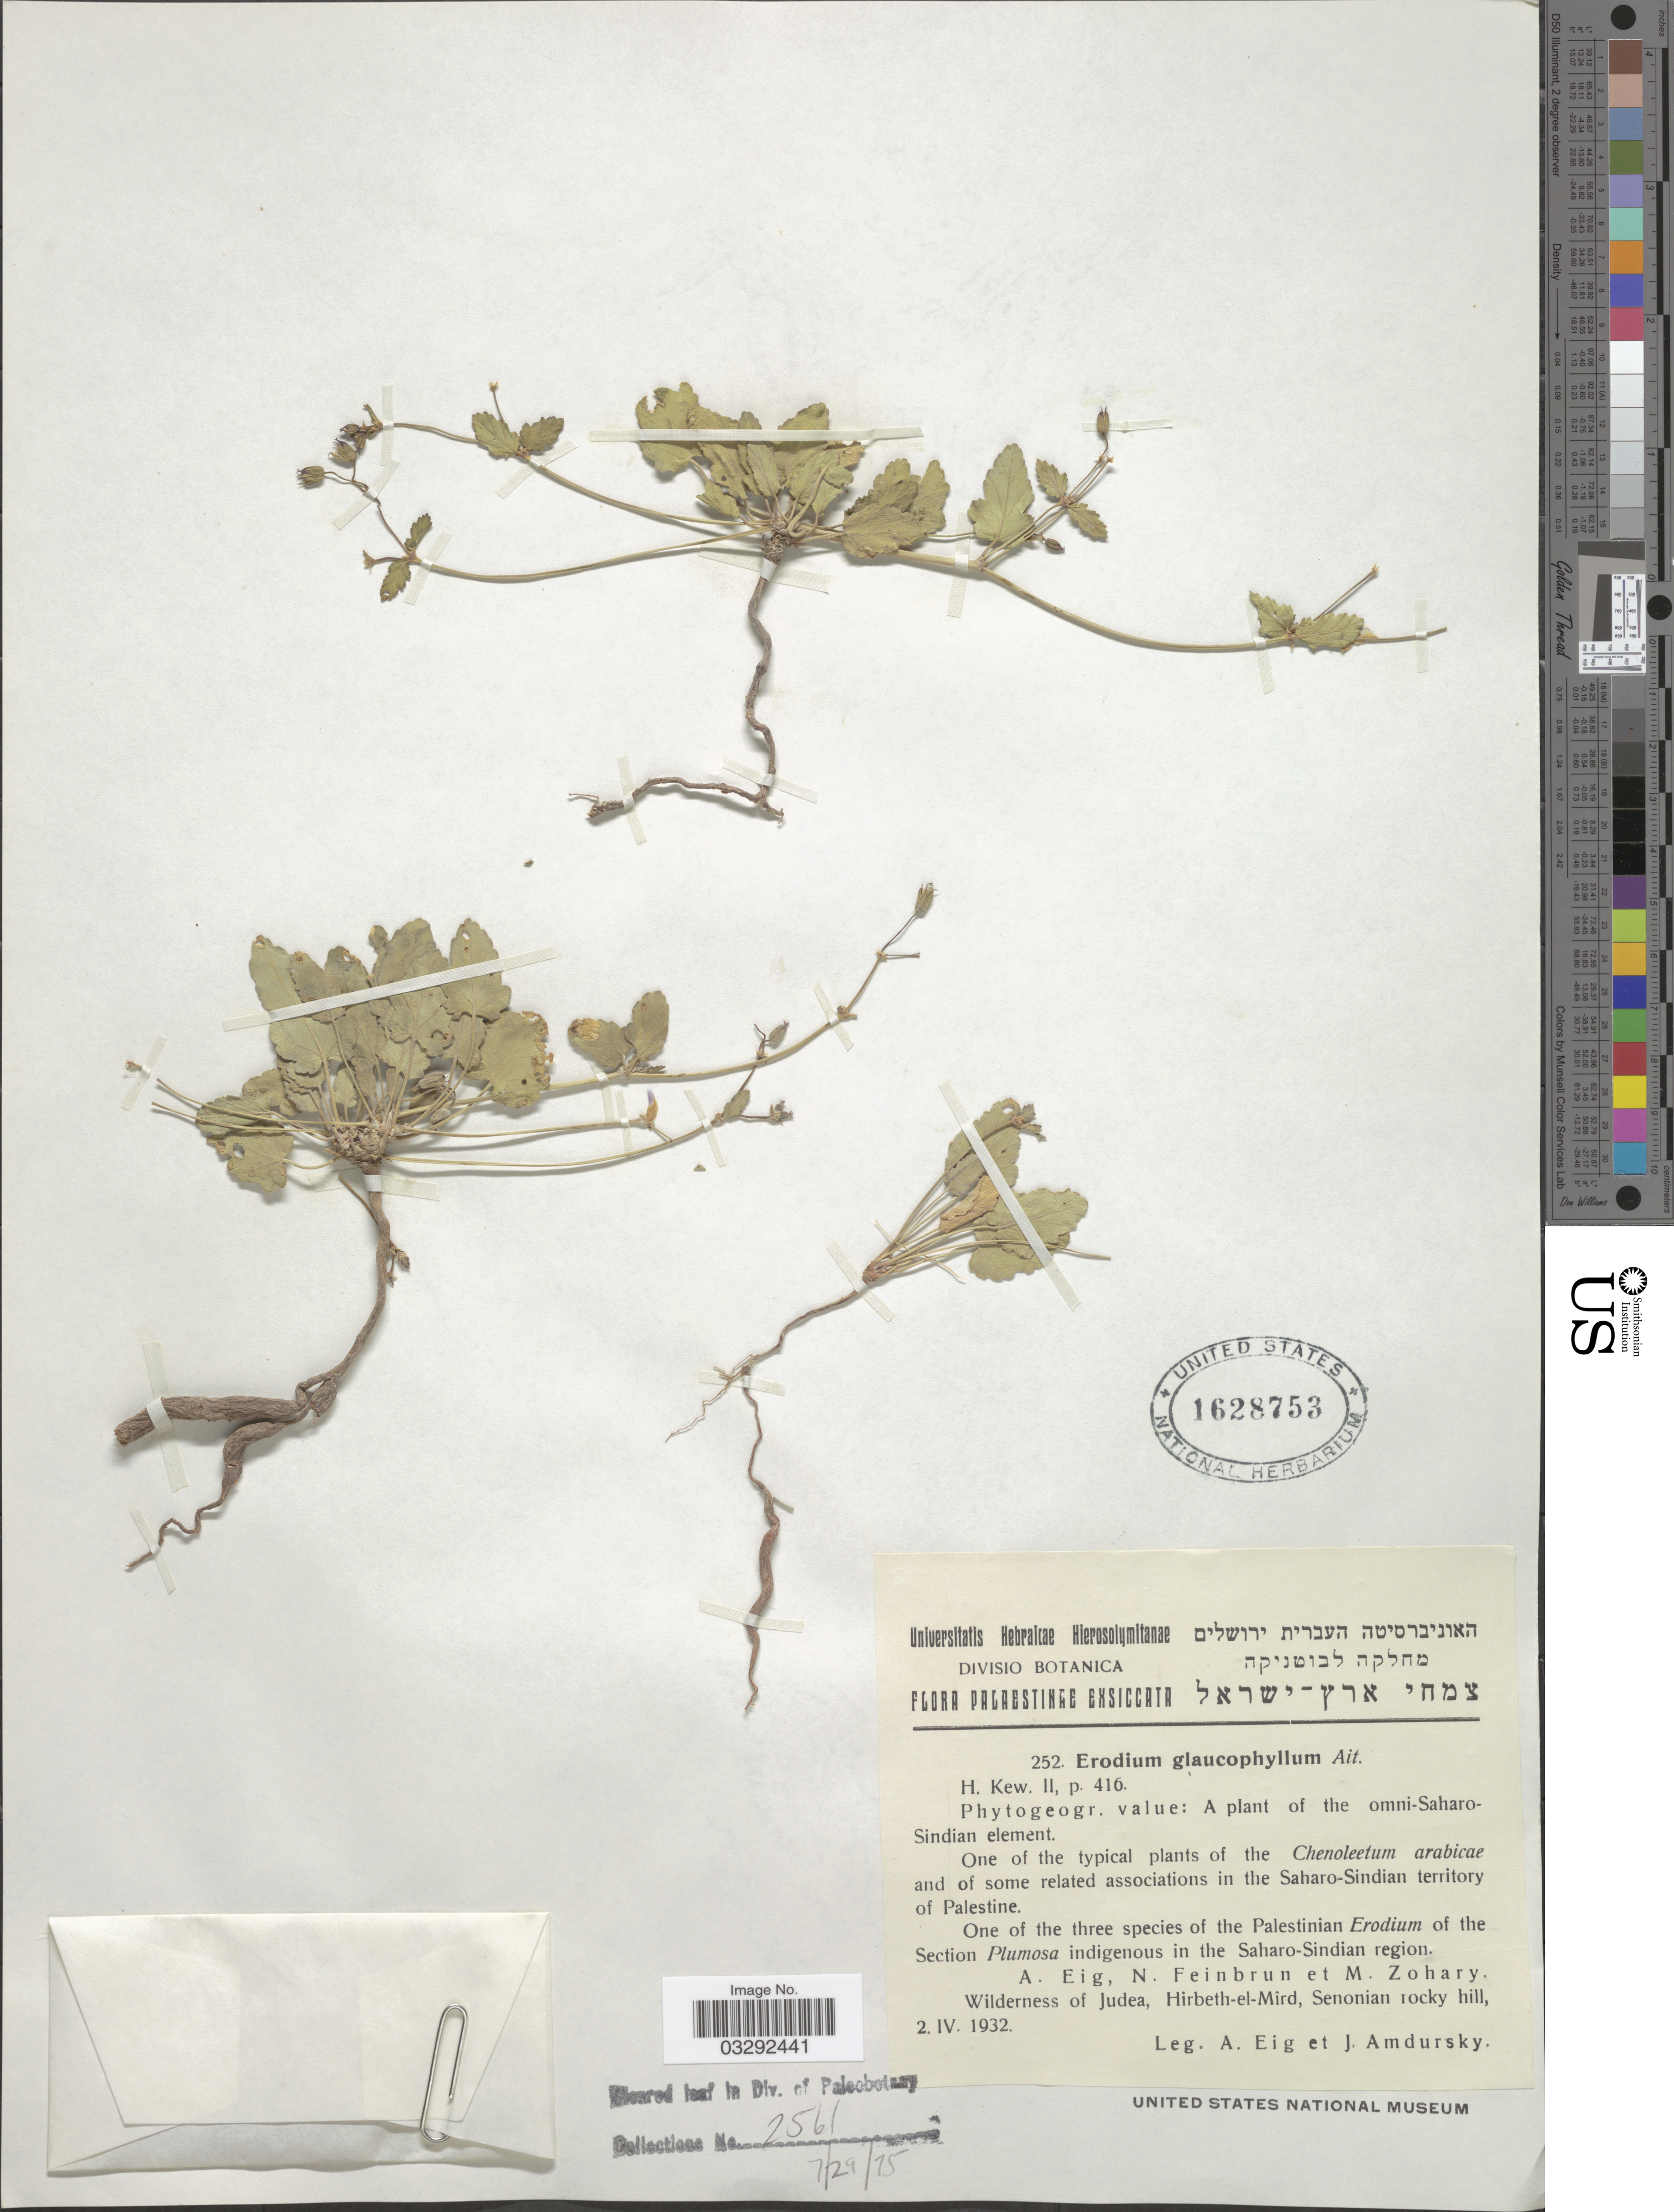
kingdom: Plantae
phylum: Tracheophyta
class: Magnoliopsida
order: Geraniales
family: Geraniaceae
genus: Erodium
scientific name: Erodium glaucophyllum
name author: (L.) L'Hér.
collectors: A. Eig & I. Amdursky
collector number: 252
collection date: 1932-04-02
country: Israel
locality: In the Saharo-Sindian region. [unsure placement] Wilderness of Judea, Hirbeth-el-Mîrd, Senonian rocky hill.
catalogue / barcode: US 1628753